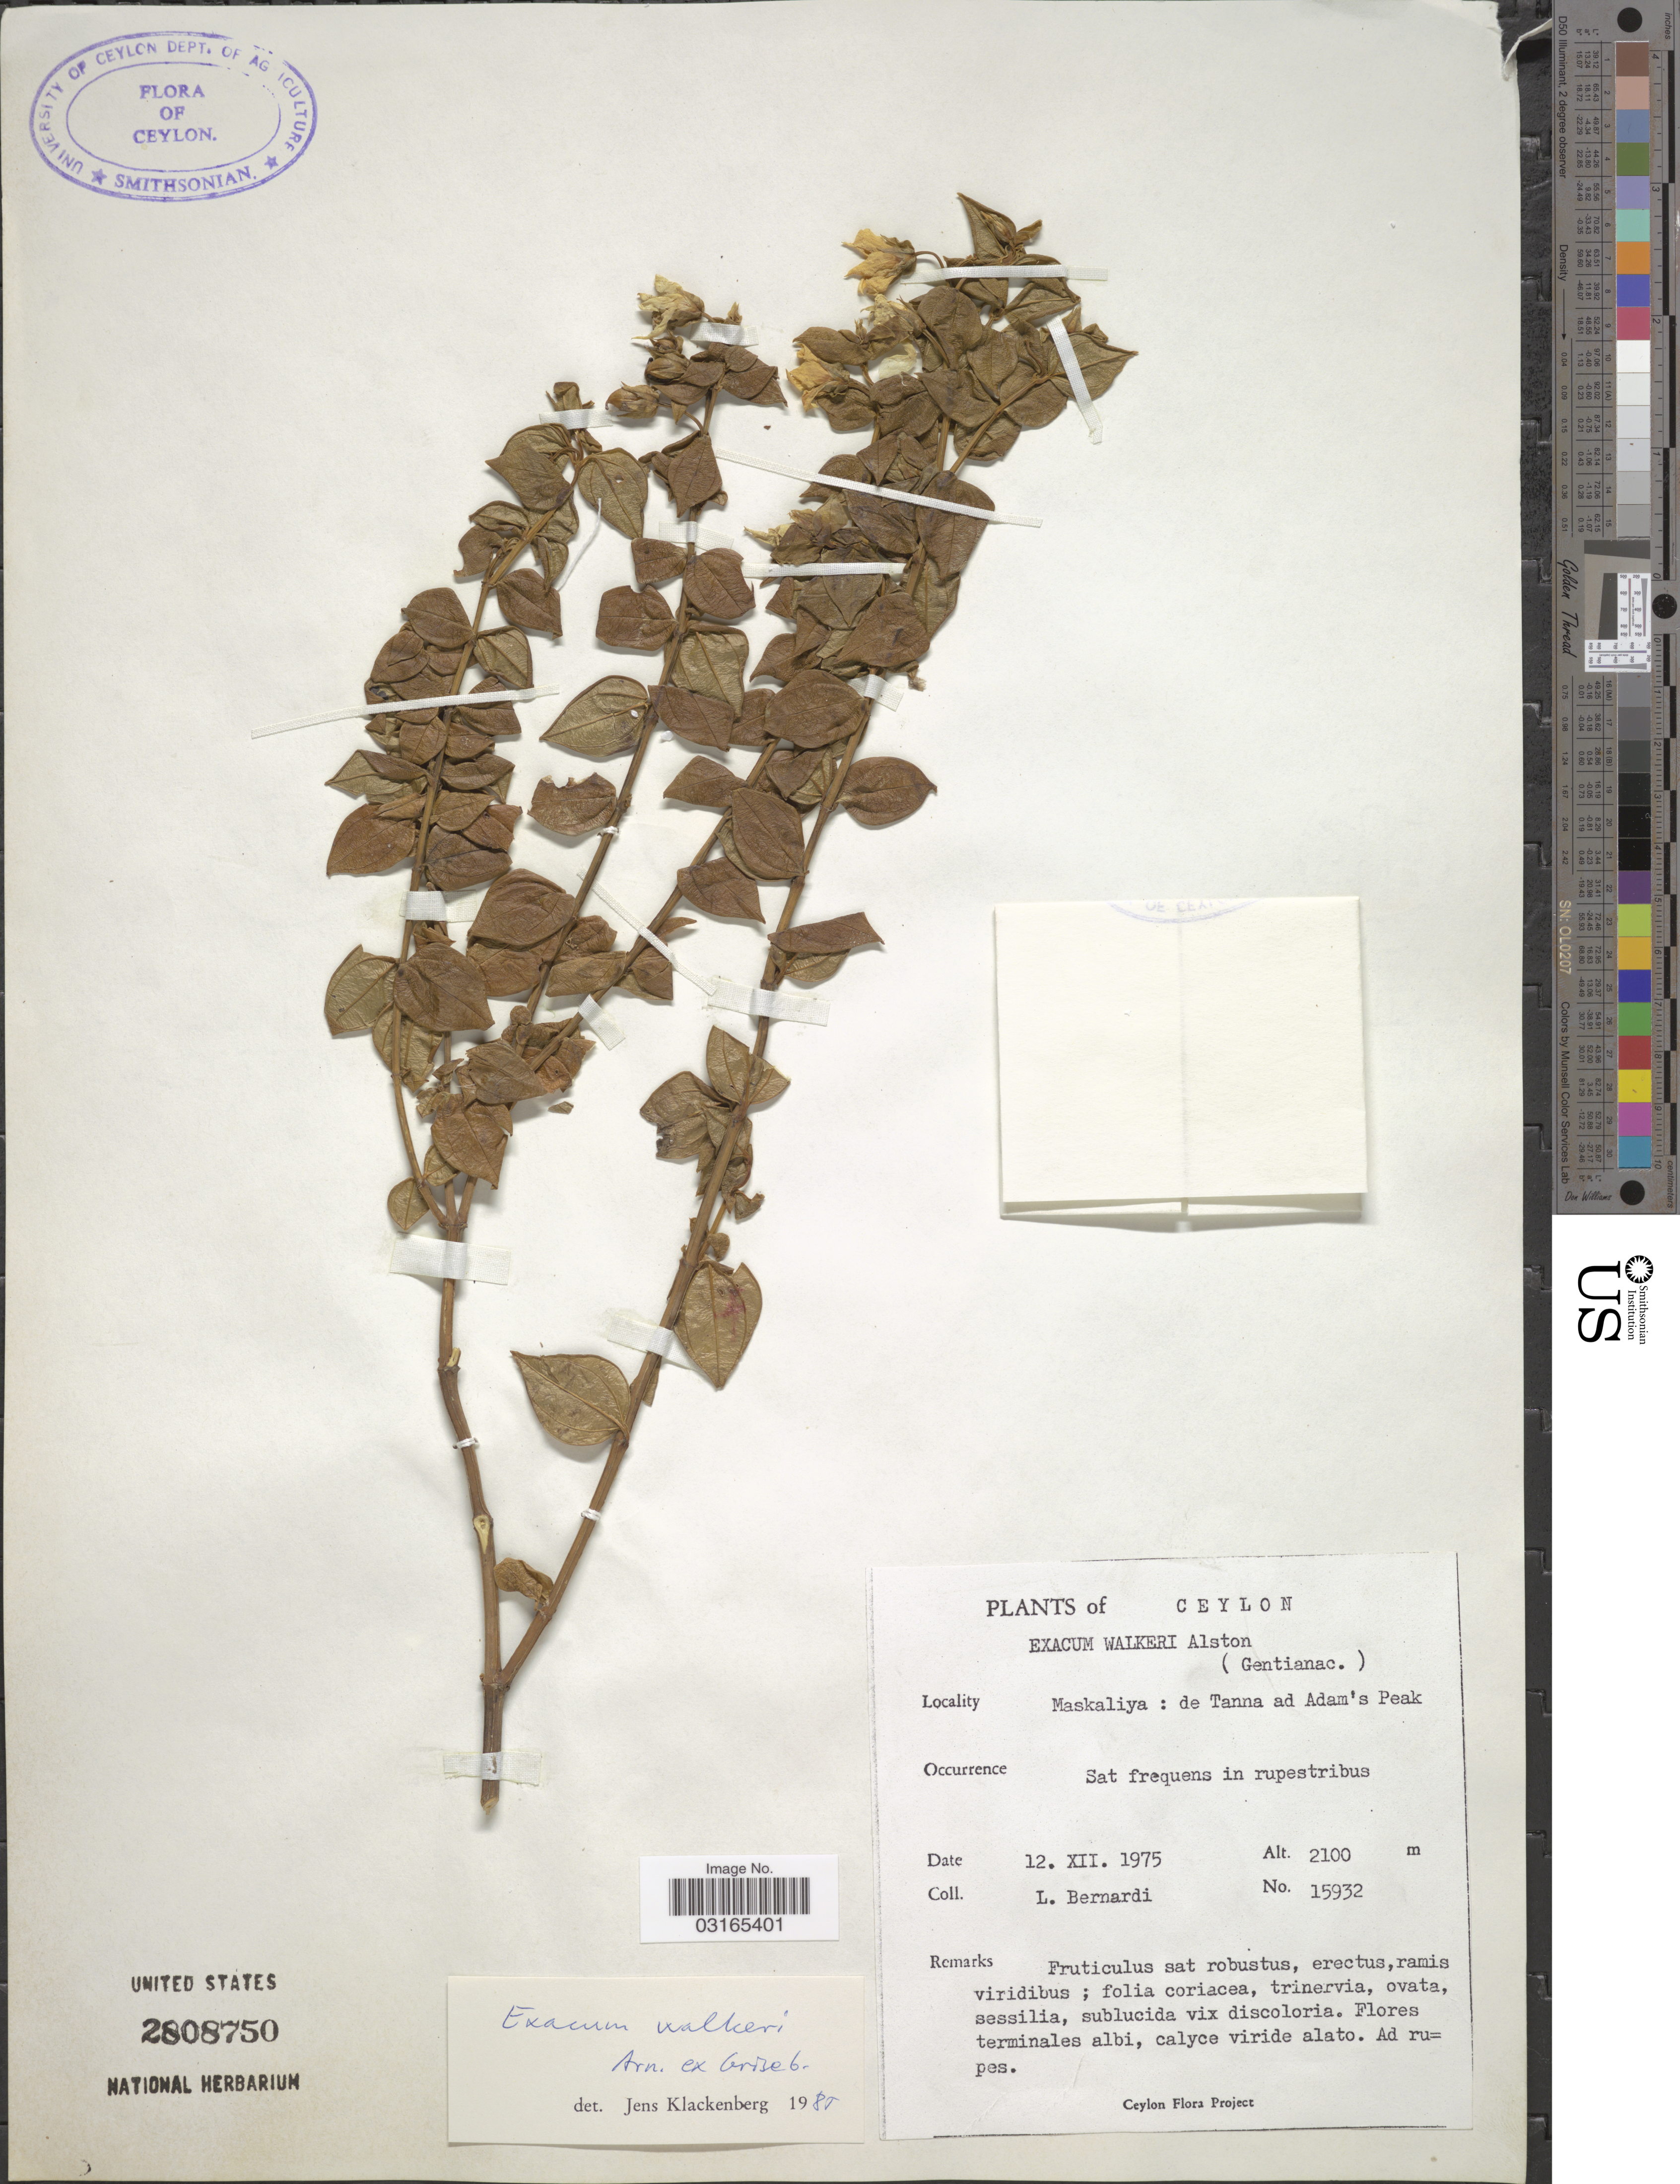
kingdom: Plantae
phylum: Tracheophyta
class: Magnoliopsida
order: Gentianales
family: Gentianaceae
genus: Exacum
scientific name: Exacum walkeri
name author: Arn. ex Griseb.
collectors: L. Bernardi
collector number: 15932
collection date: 1975-12-12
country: Sri Lanka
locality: Ceylon. Maskaliya: de Tanna ad Adam's Peak.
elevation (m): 2100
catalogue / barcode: US 2808750